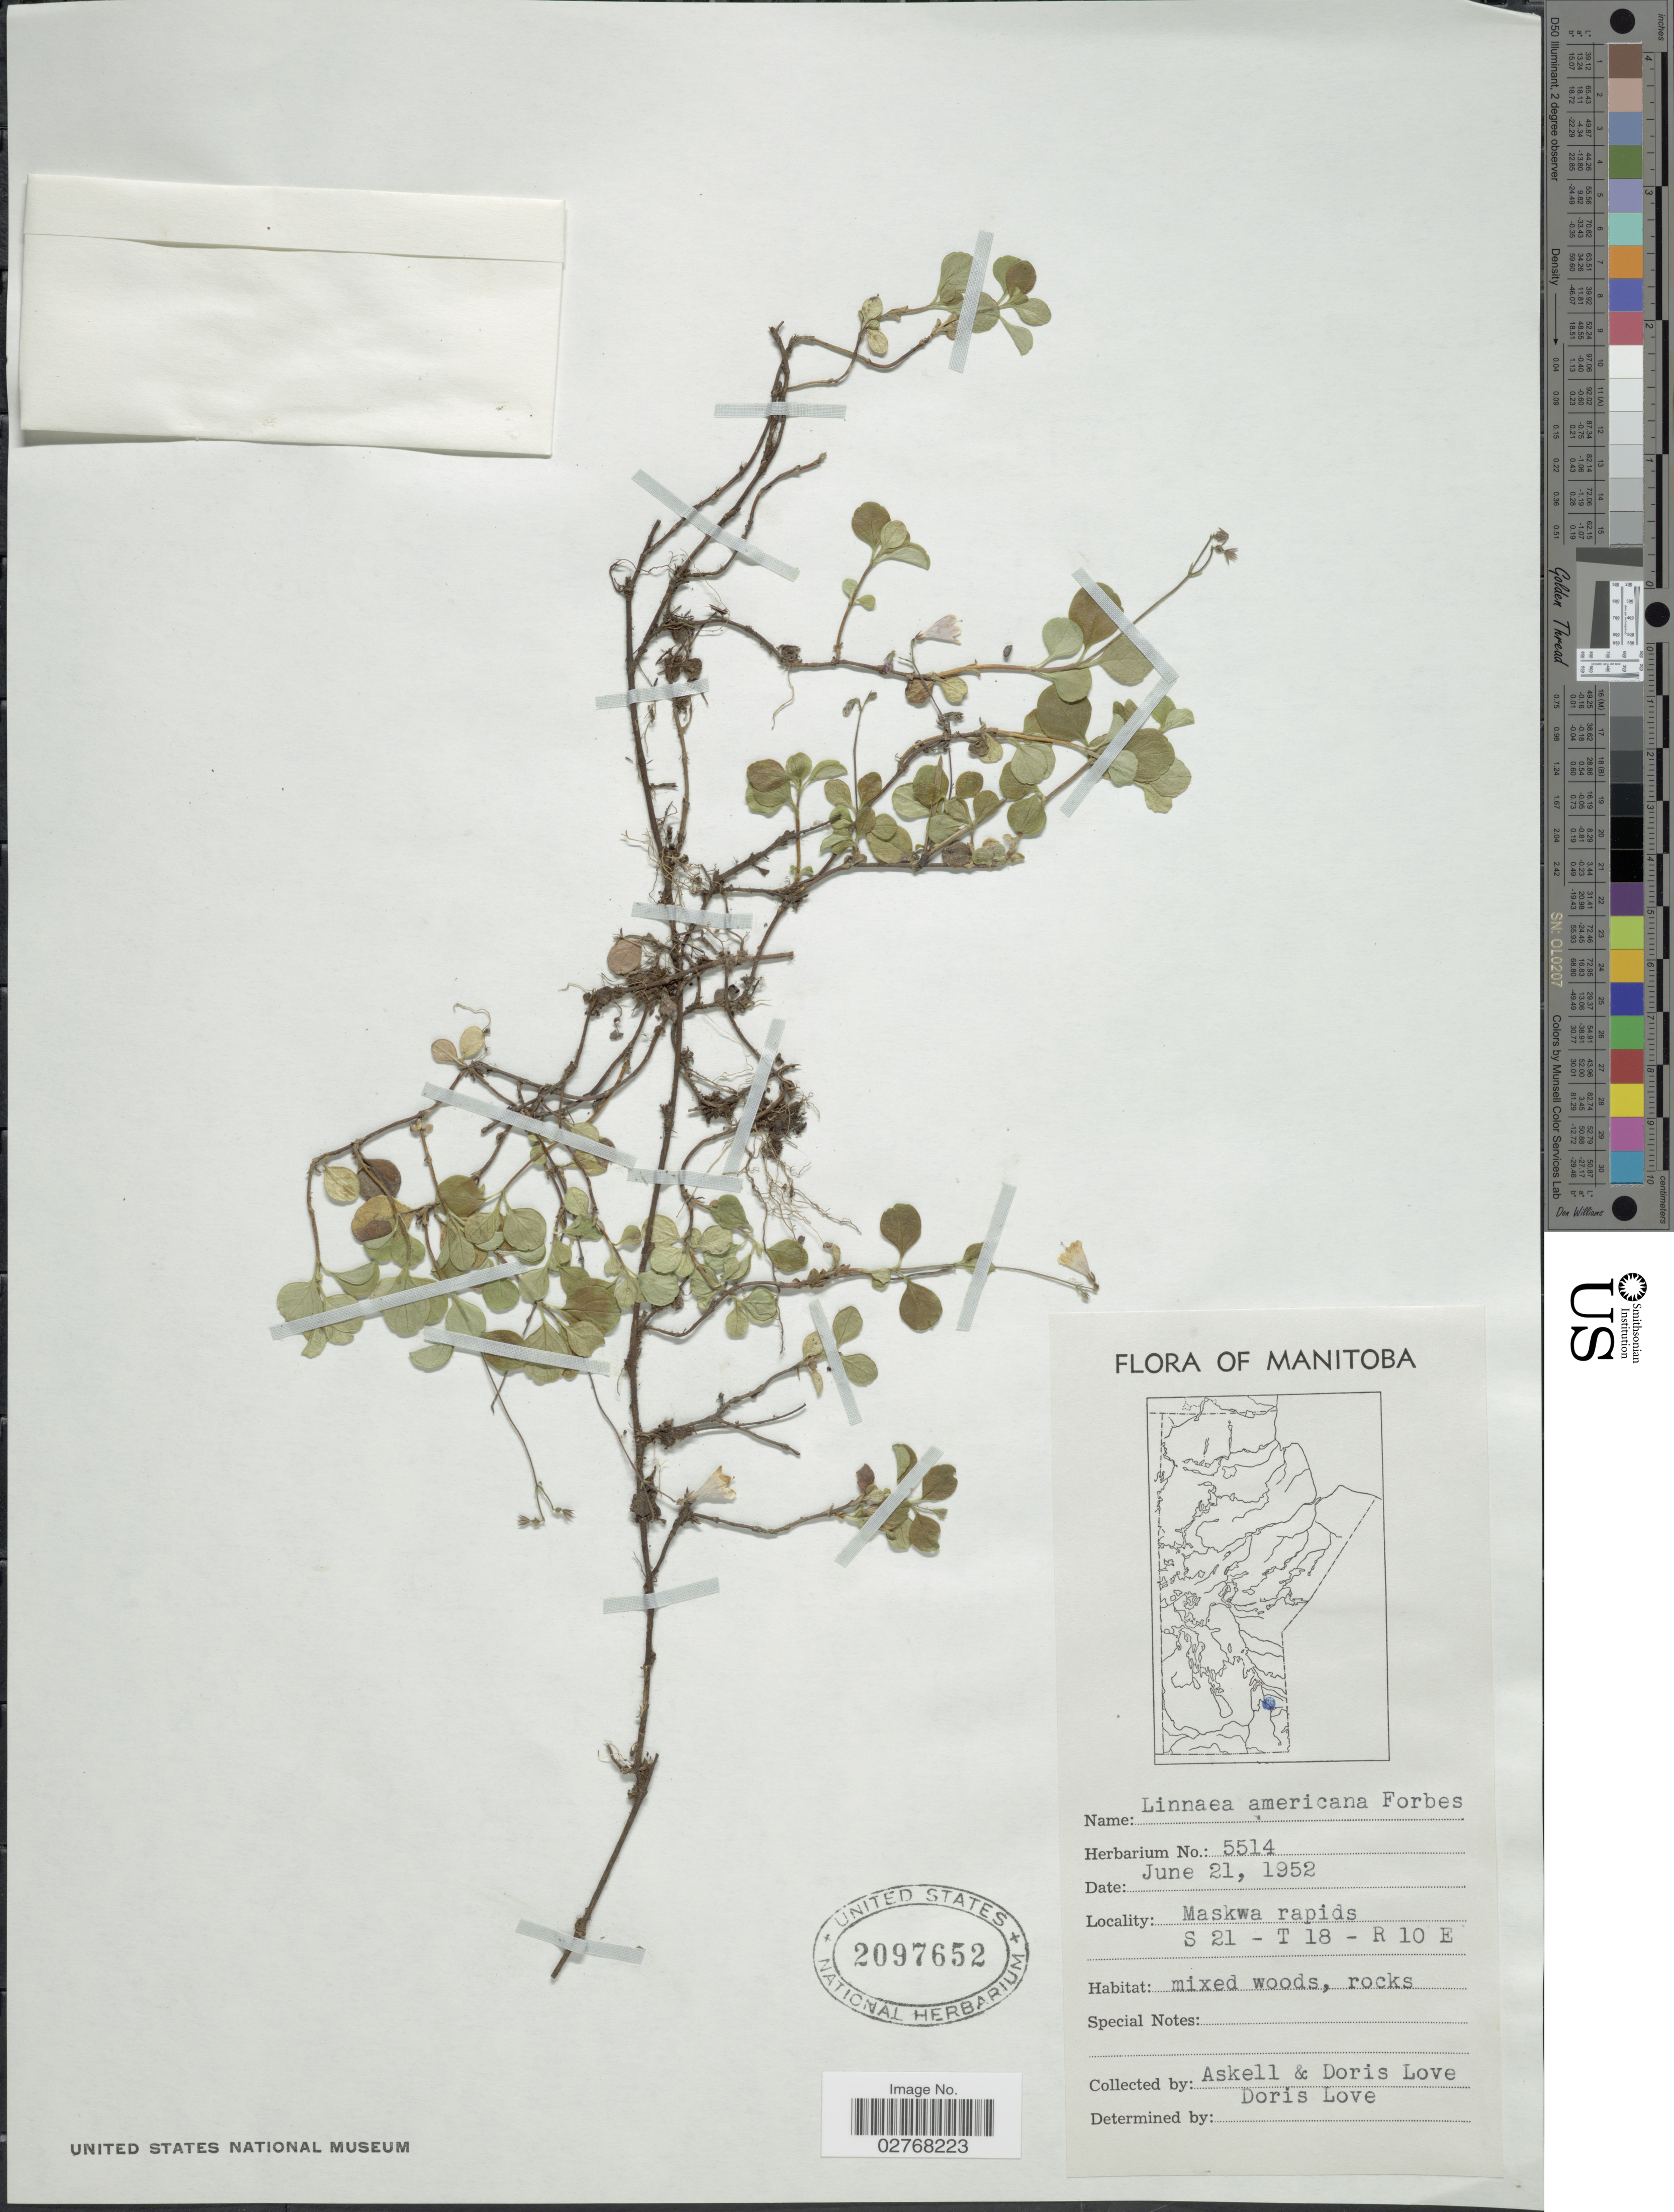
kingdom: Plantae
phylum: Tracheophyta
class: Magnoliopsida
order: Dipsacales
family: Caprifoliaceae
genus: Linnaea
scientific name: Linnaea borealis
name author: L.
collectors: Á. Löve & D. Löve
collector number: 5514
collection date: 1952-06-21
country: Canada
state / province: Manitoba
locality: Maskwa rapids S 21 - T 18 - R 10 E.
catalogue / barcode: US 2097652